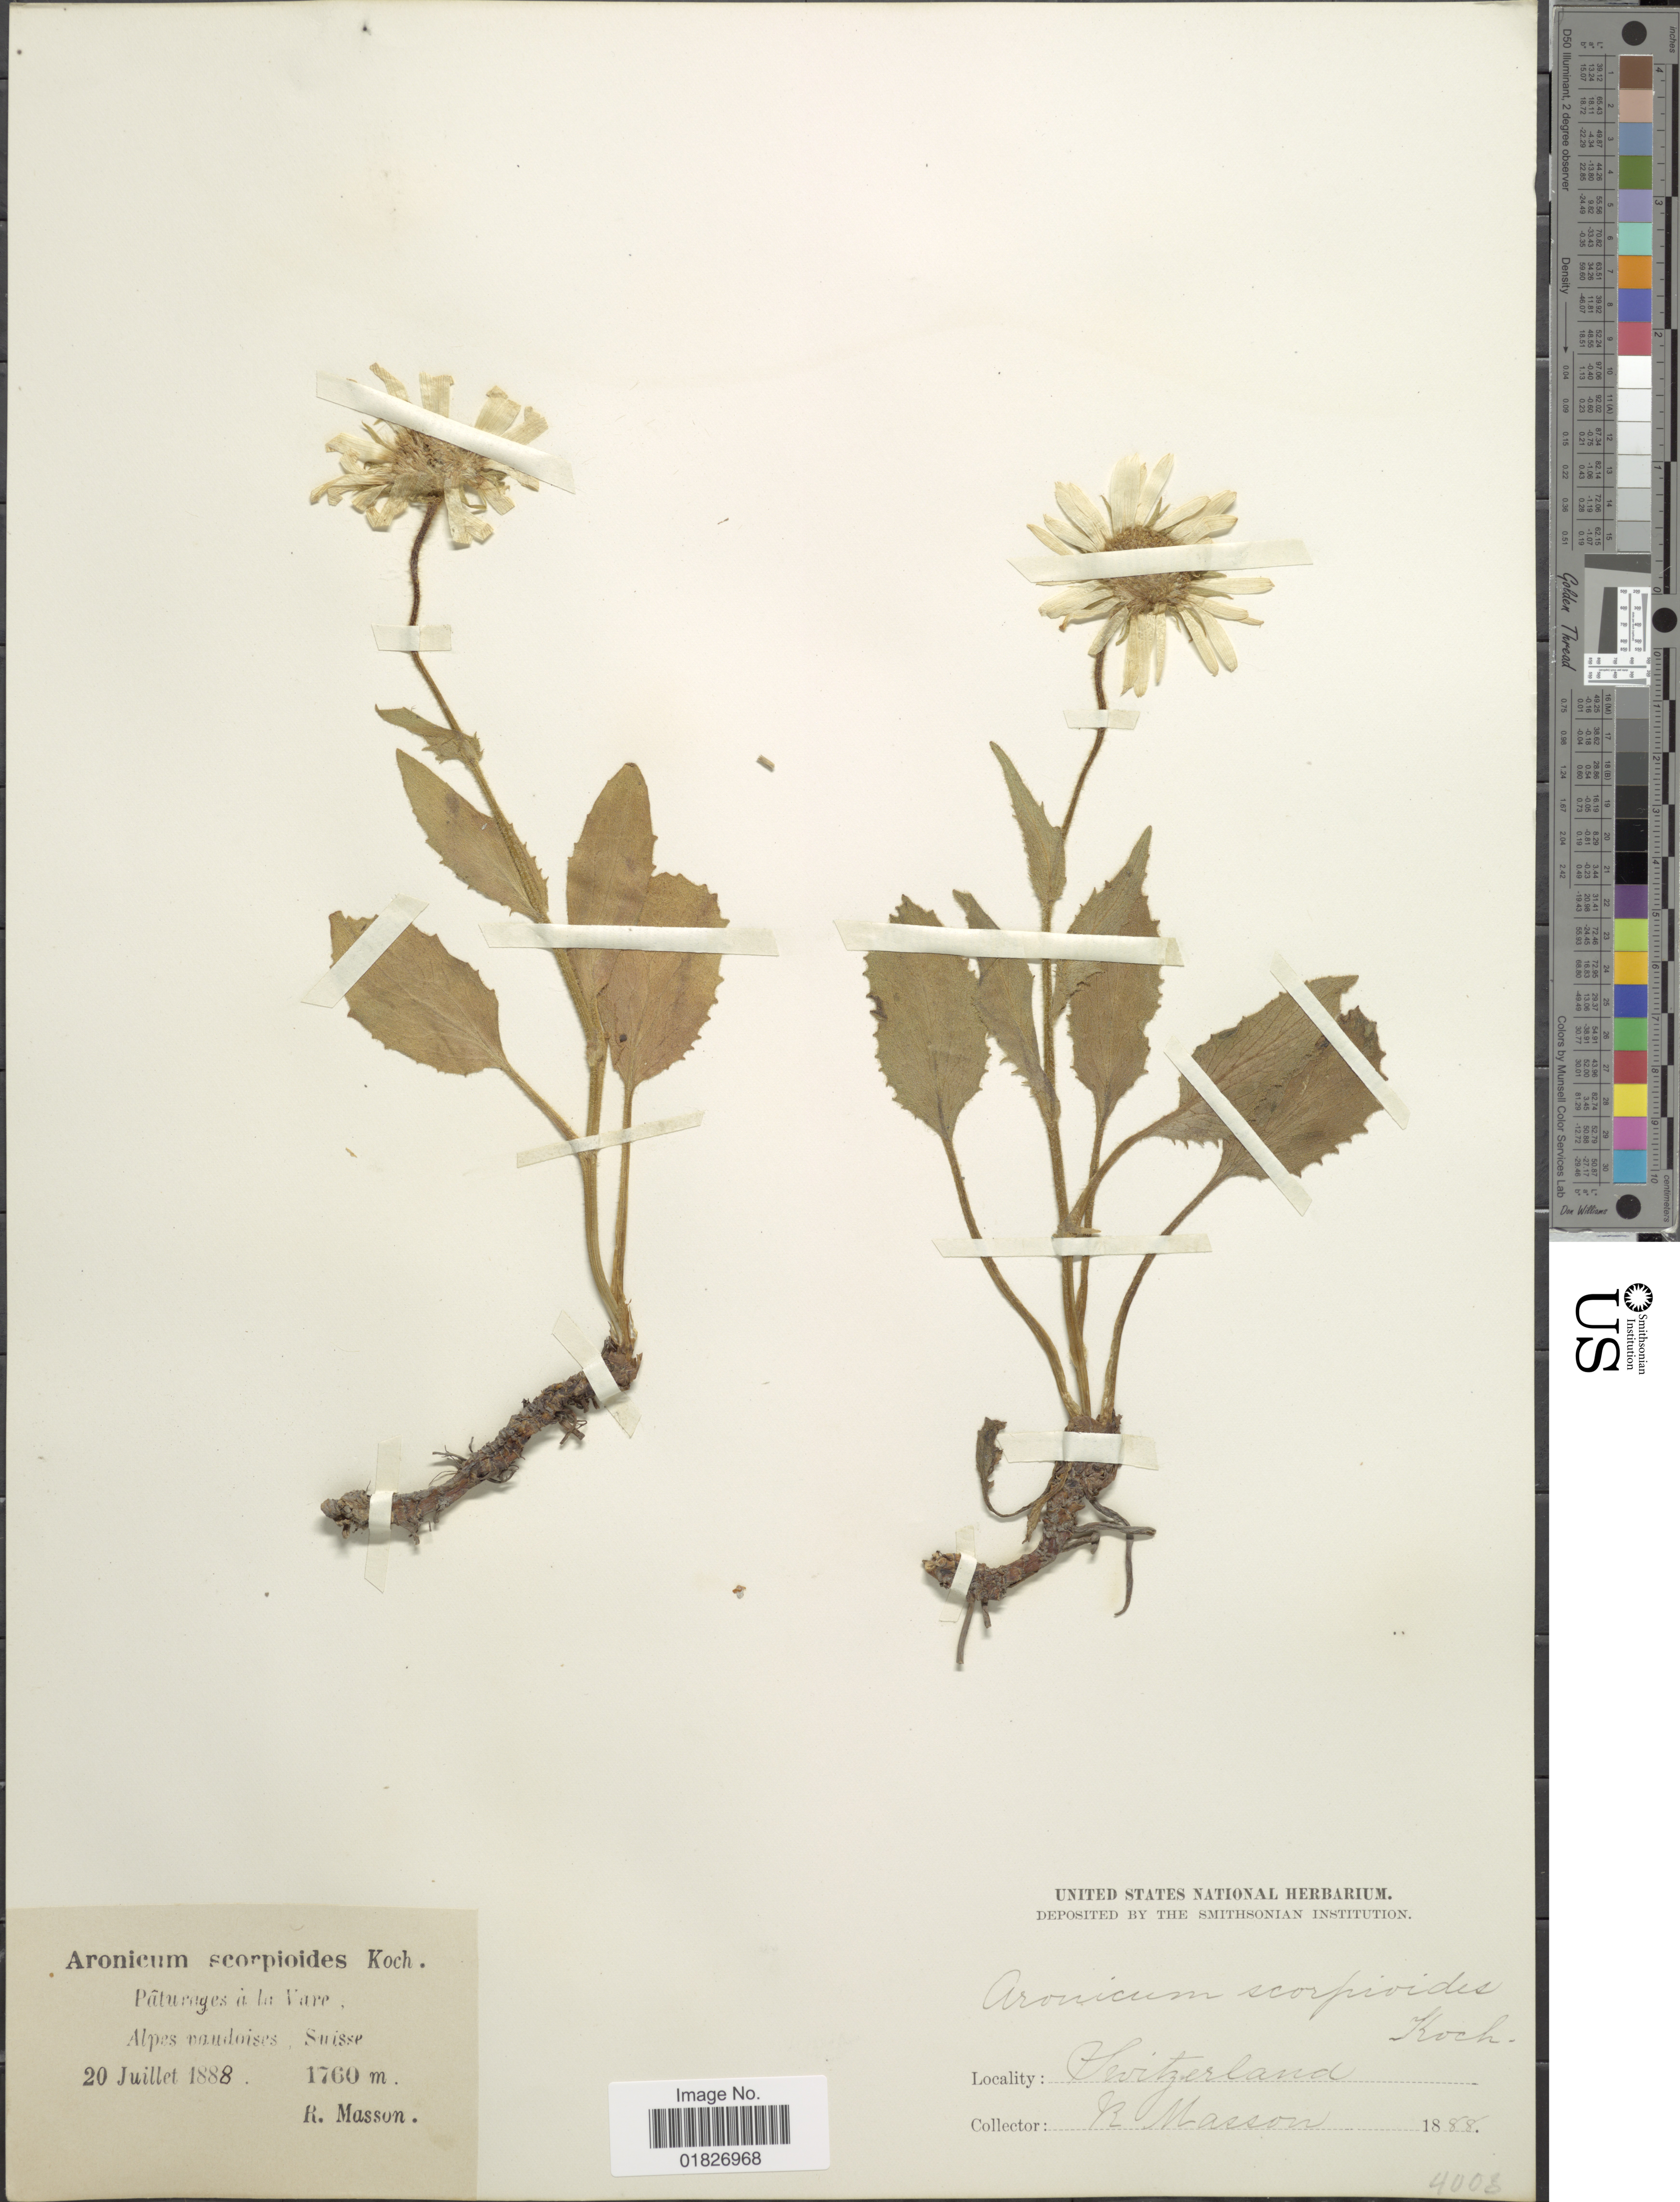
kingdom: Plantae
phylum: Tracheophyta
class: Magnoliopsida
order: Asterales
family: Asteraceae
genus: Doronicum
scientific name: Doronicum grandiflorum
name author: (Nyman) Rydb. & Fourc.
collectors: R. Masson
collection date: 1888-07-20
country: Switzerland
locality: Suiser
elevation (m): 1760